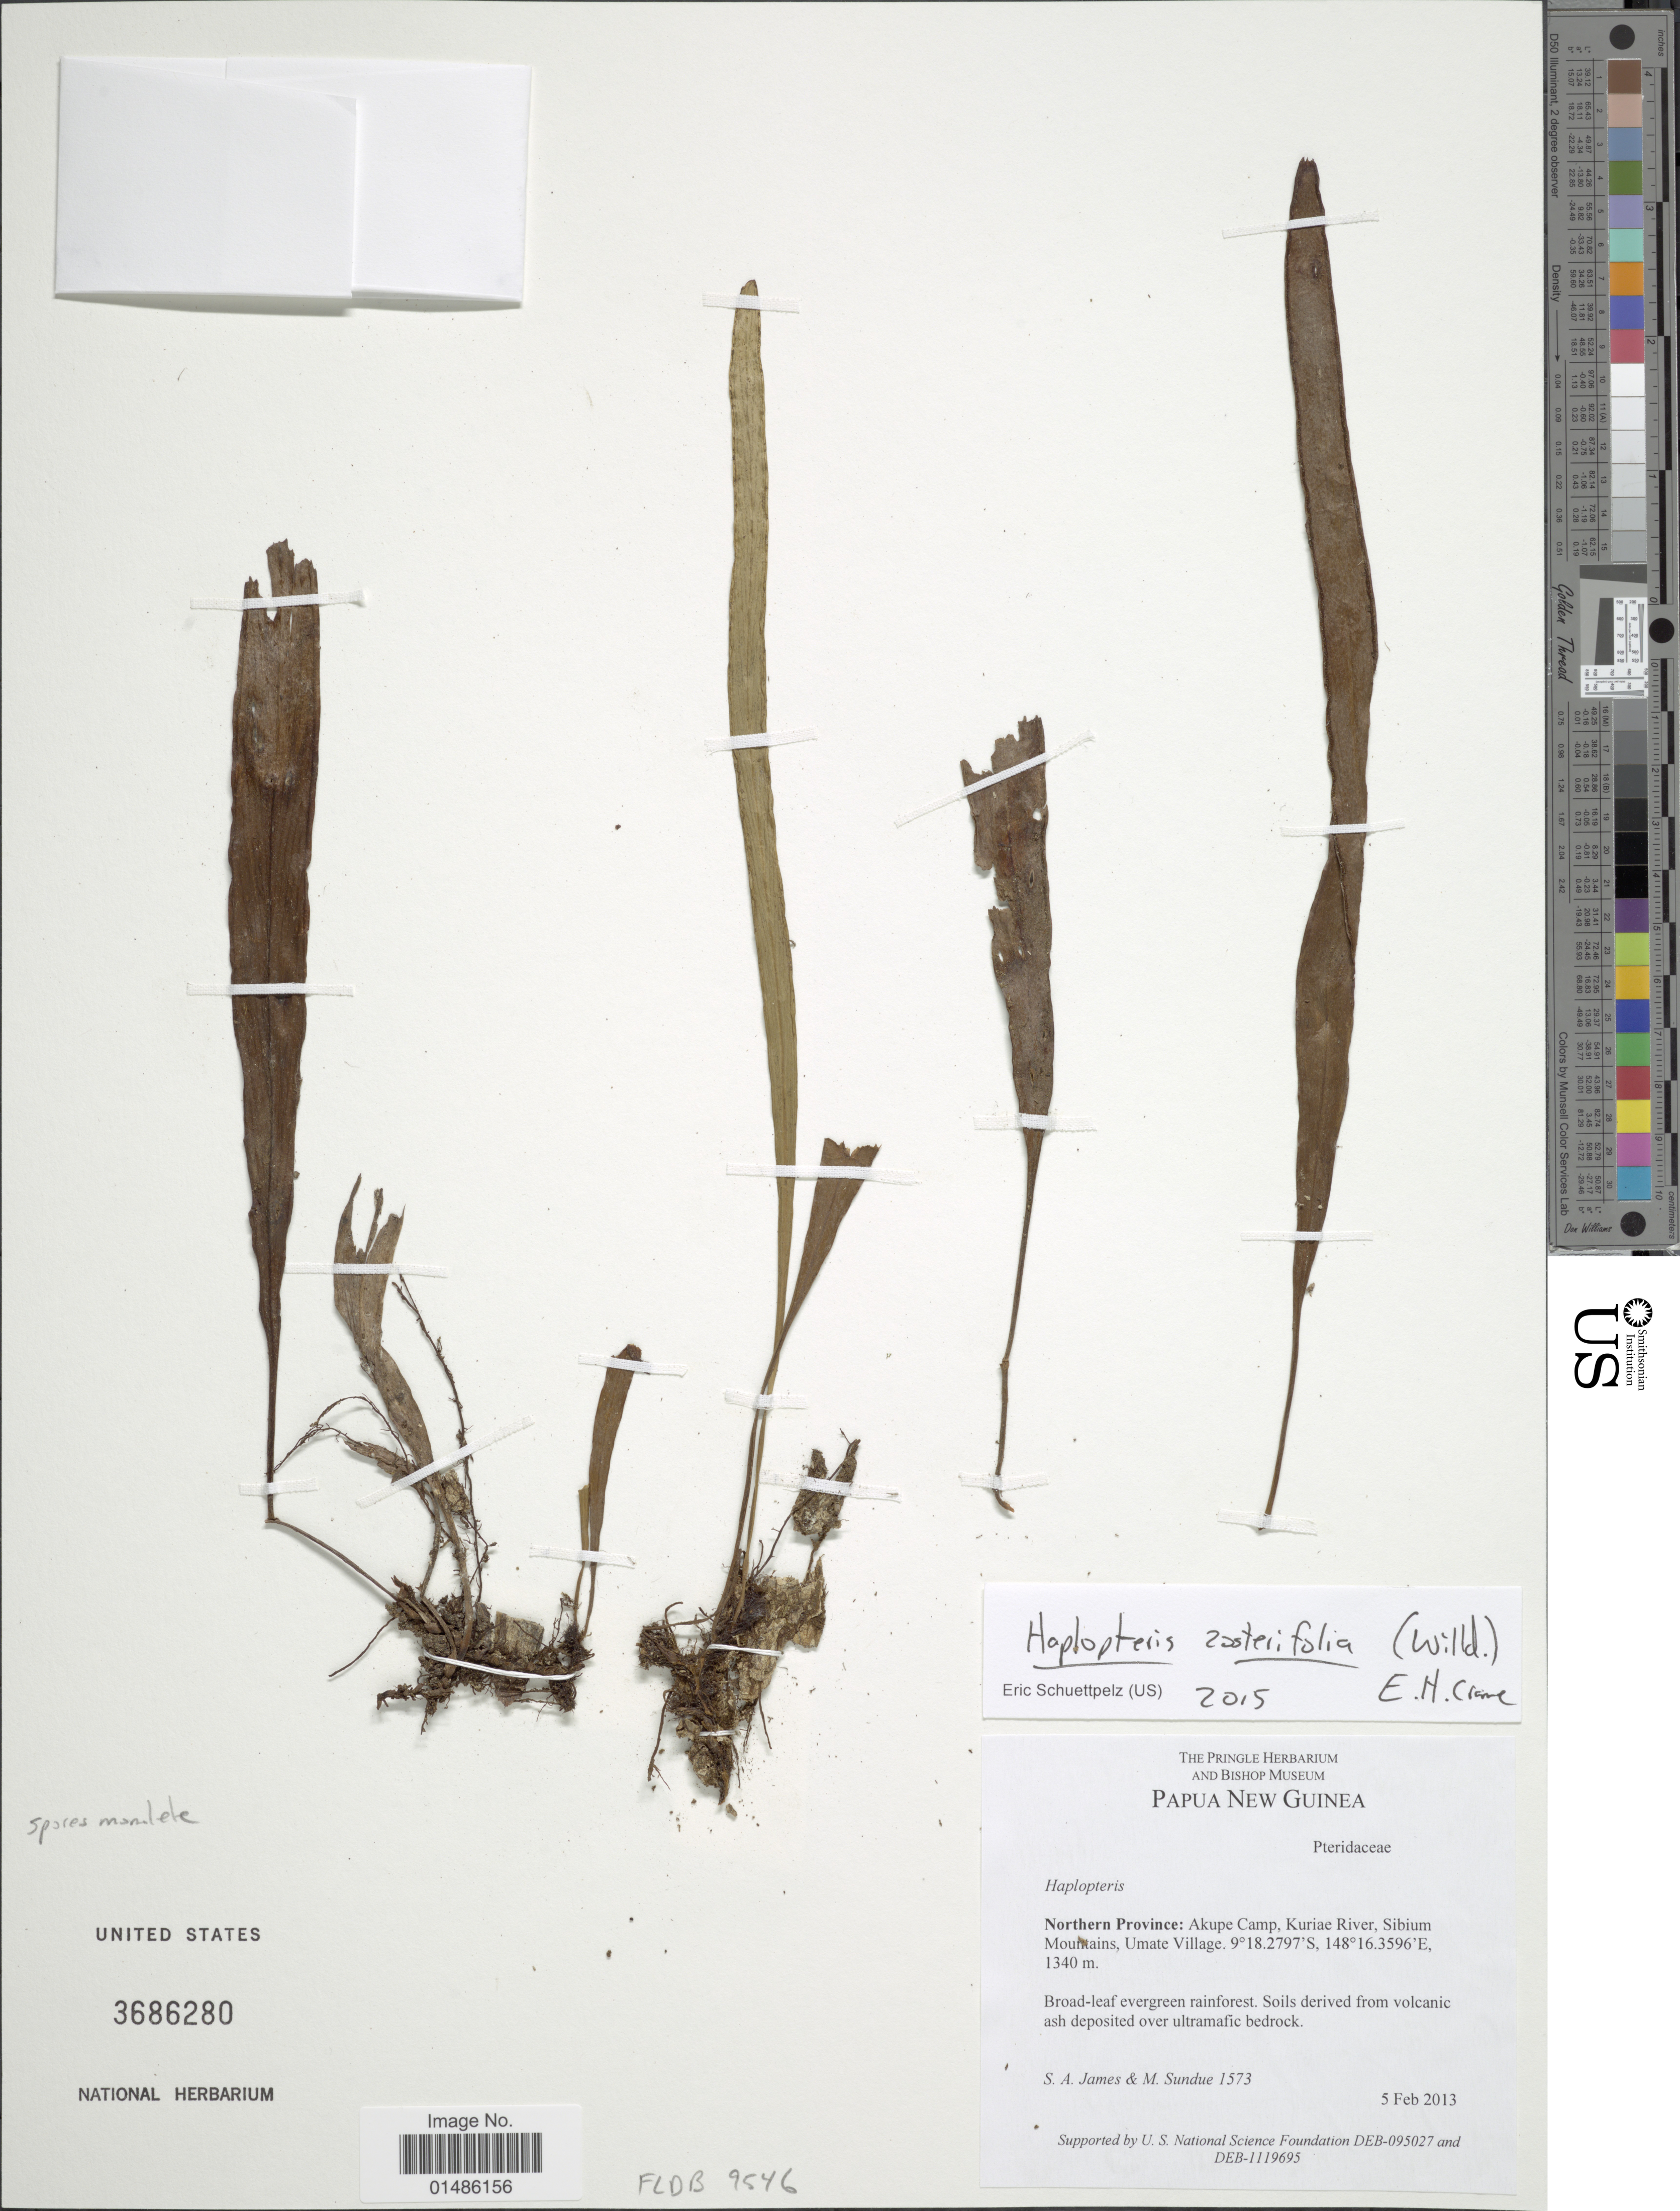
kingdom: Plantae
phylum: Tracheophyta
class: Polypodiopsida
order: Polypodiales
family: Pteridaceae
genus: Haplopteris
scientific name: Haplopteris zosterifolia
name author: (Willd.) E.H. Crane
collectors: S. James & M. Sundue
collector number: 1573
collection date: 2013-02-05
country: Papua New Guinea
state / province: Northern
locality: Akupe Camp, Kuriae River, Sibium Mountains, Umate Village.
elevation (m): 1340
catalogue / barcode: US 3686280